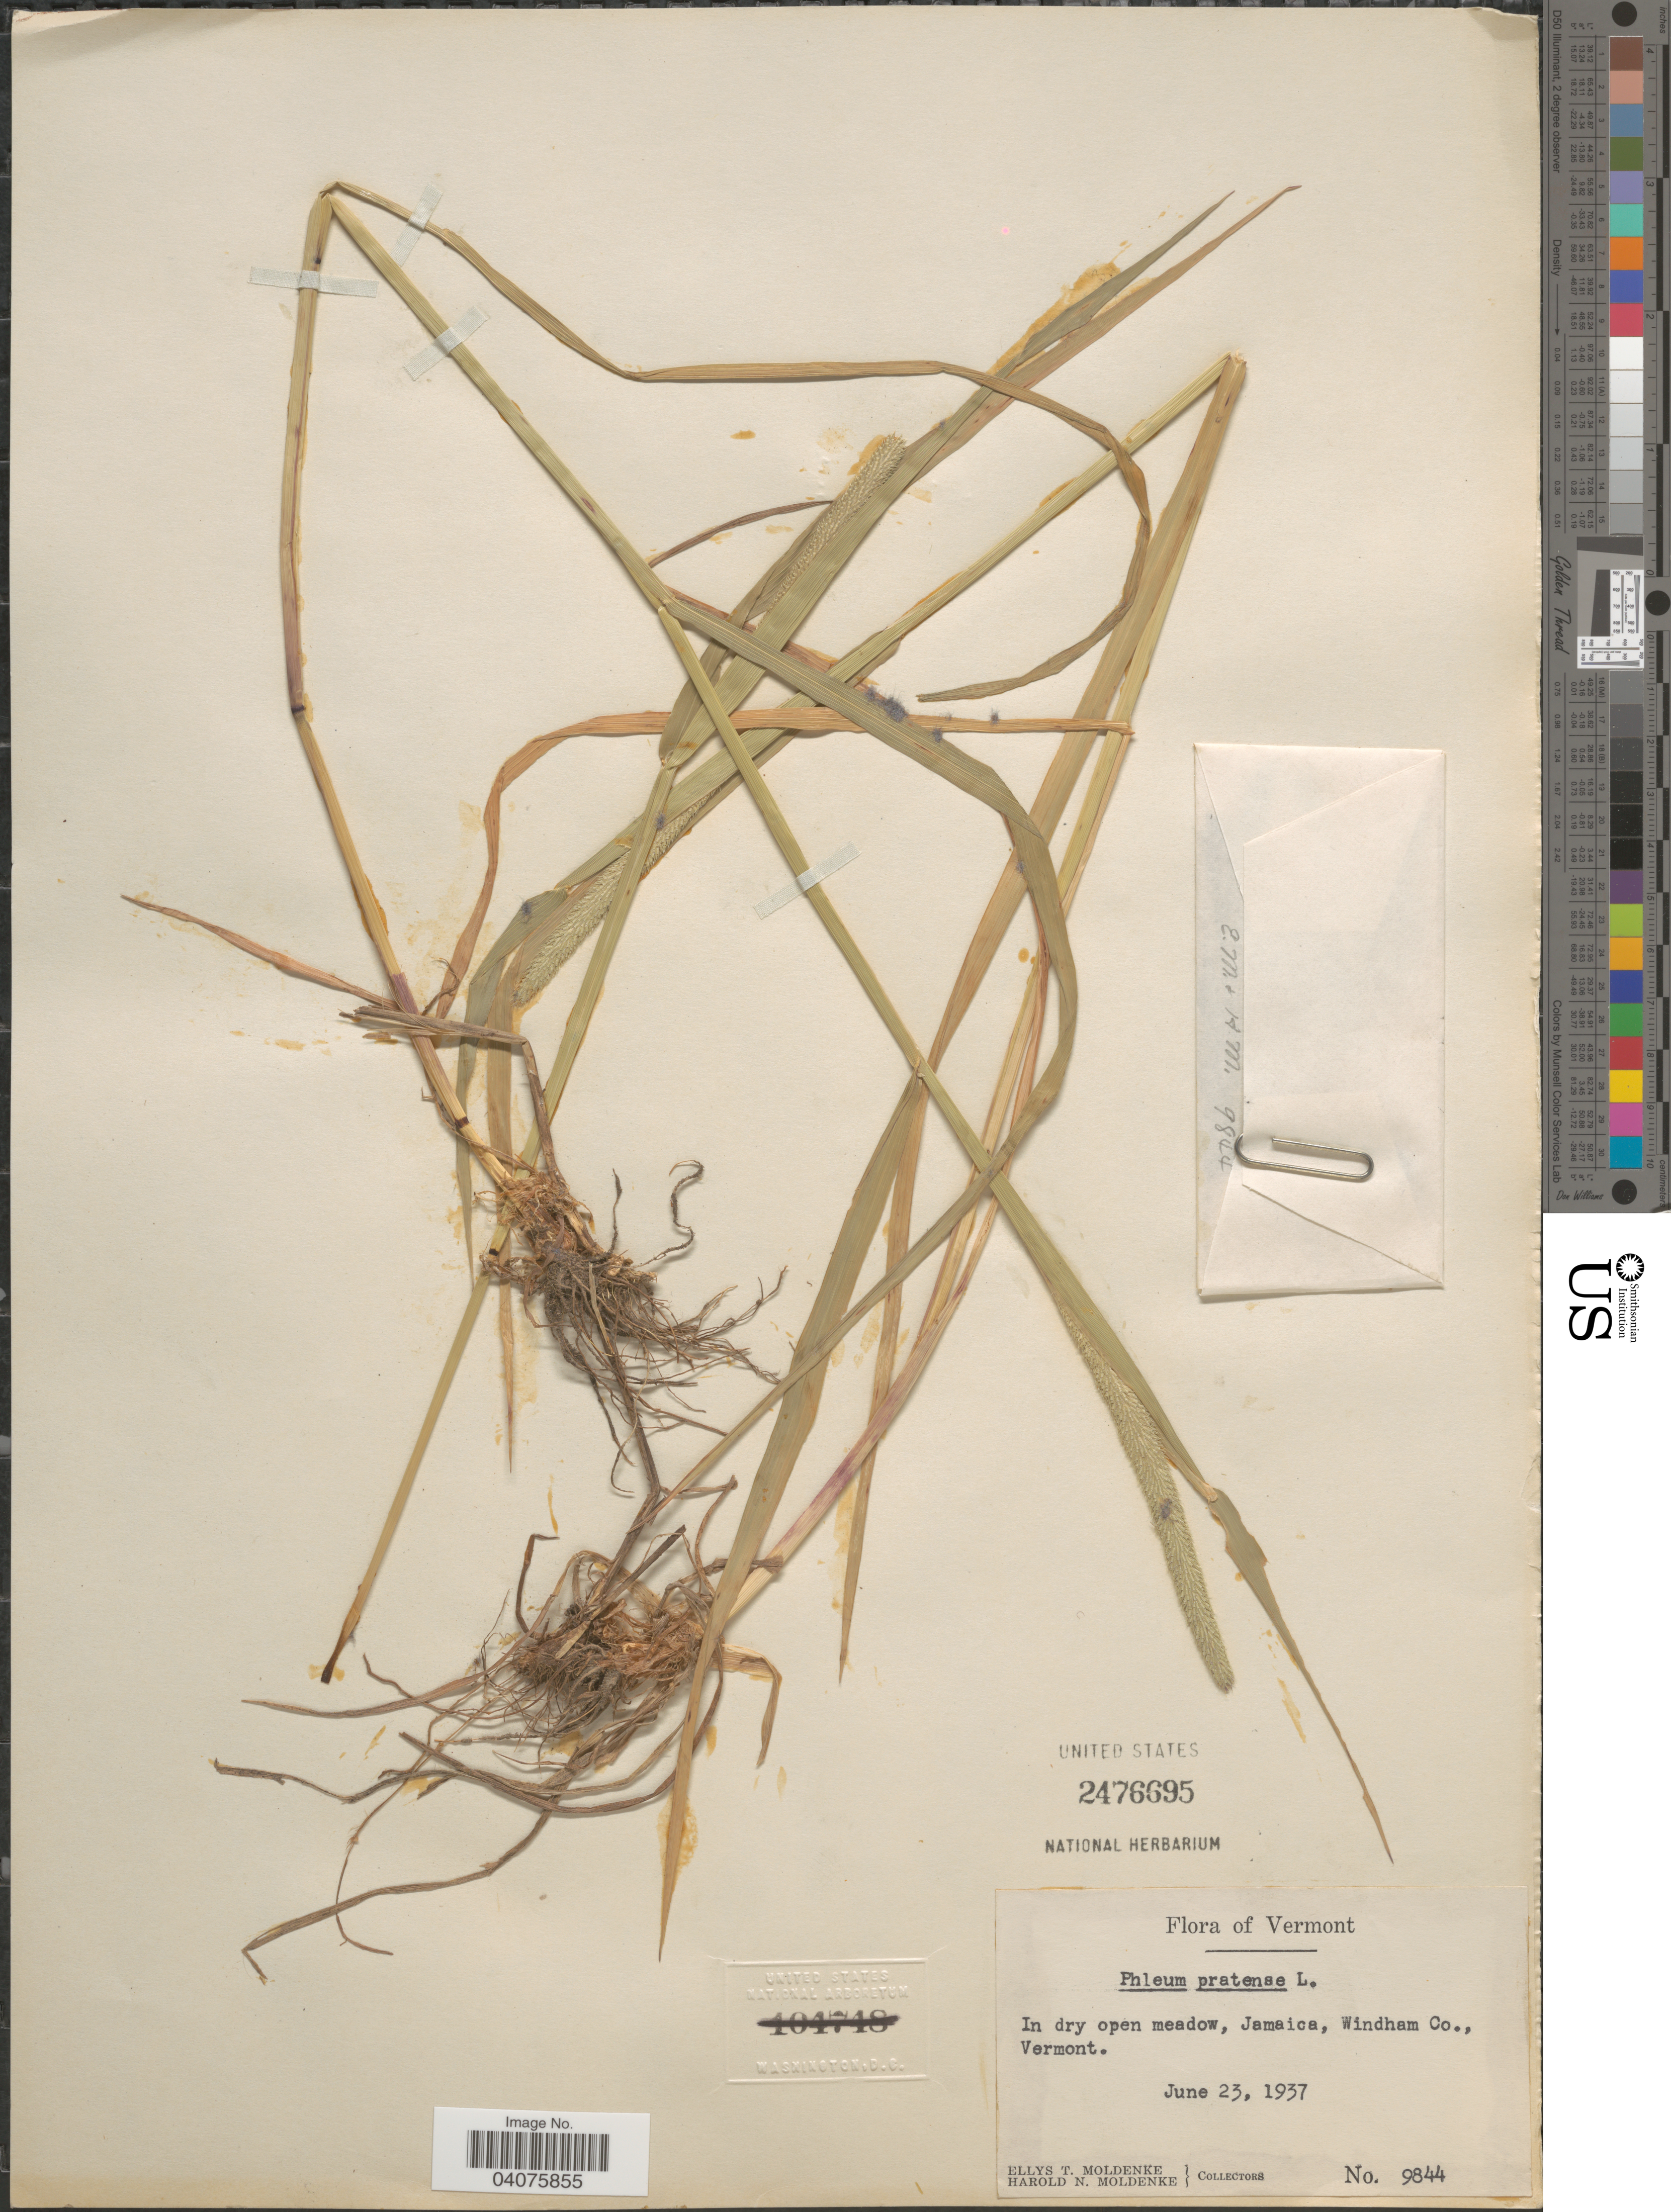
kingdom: Plantae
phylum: Tracheophyta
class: Liliopsida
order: Poales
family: Poaceae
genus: Phleum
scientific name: Phleum pratense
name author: L.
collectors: E. Moldenke & H. N. Moldenke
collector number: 9844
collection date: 1937-06-23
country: United States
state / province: Vermont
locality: In dry open meadow, Jamaica, Windham Co.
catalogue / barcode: US 2476695